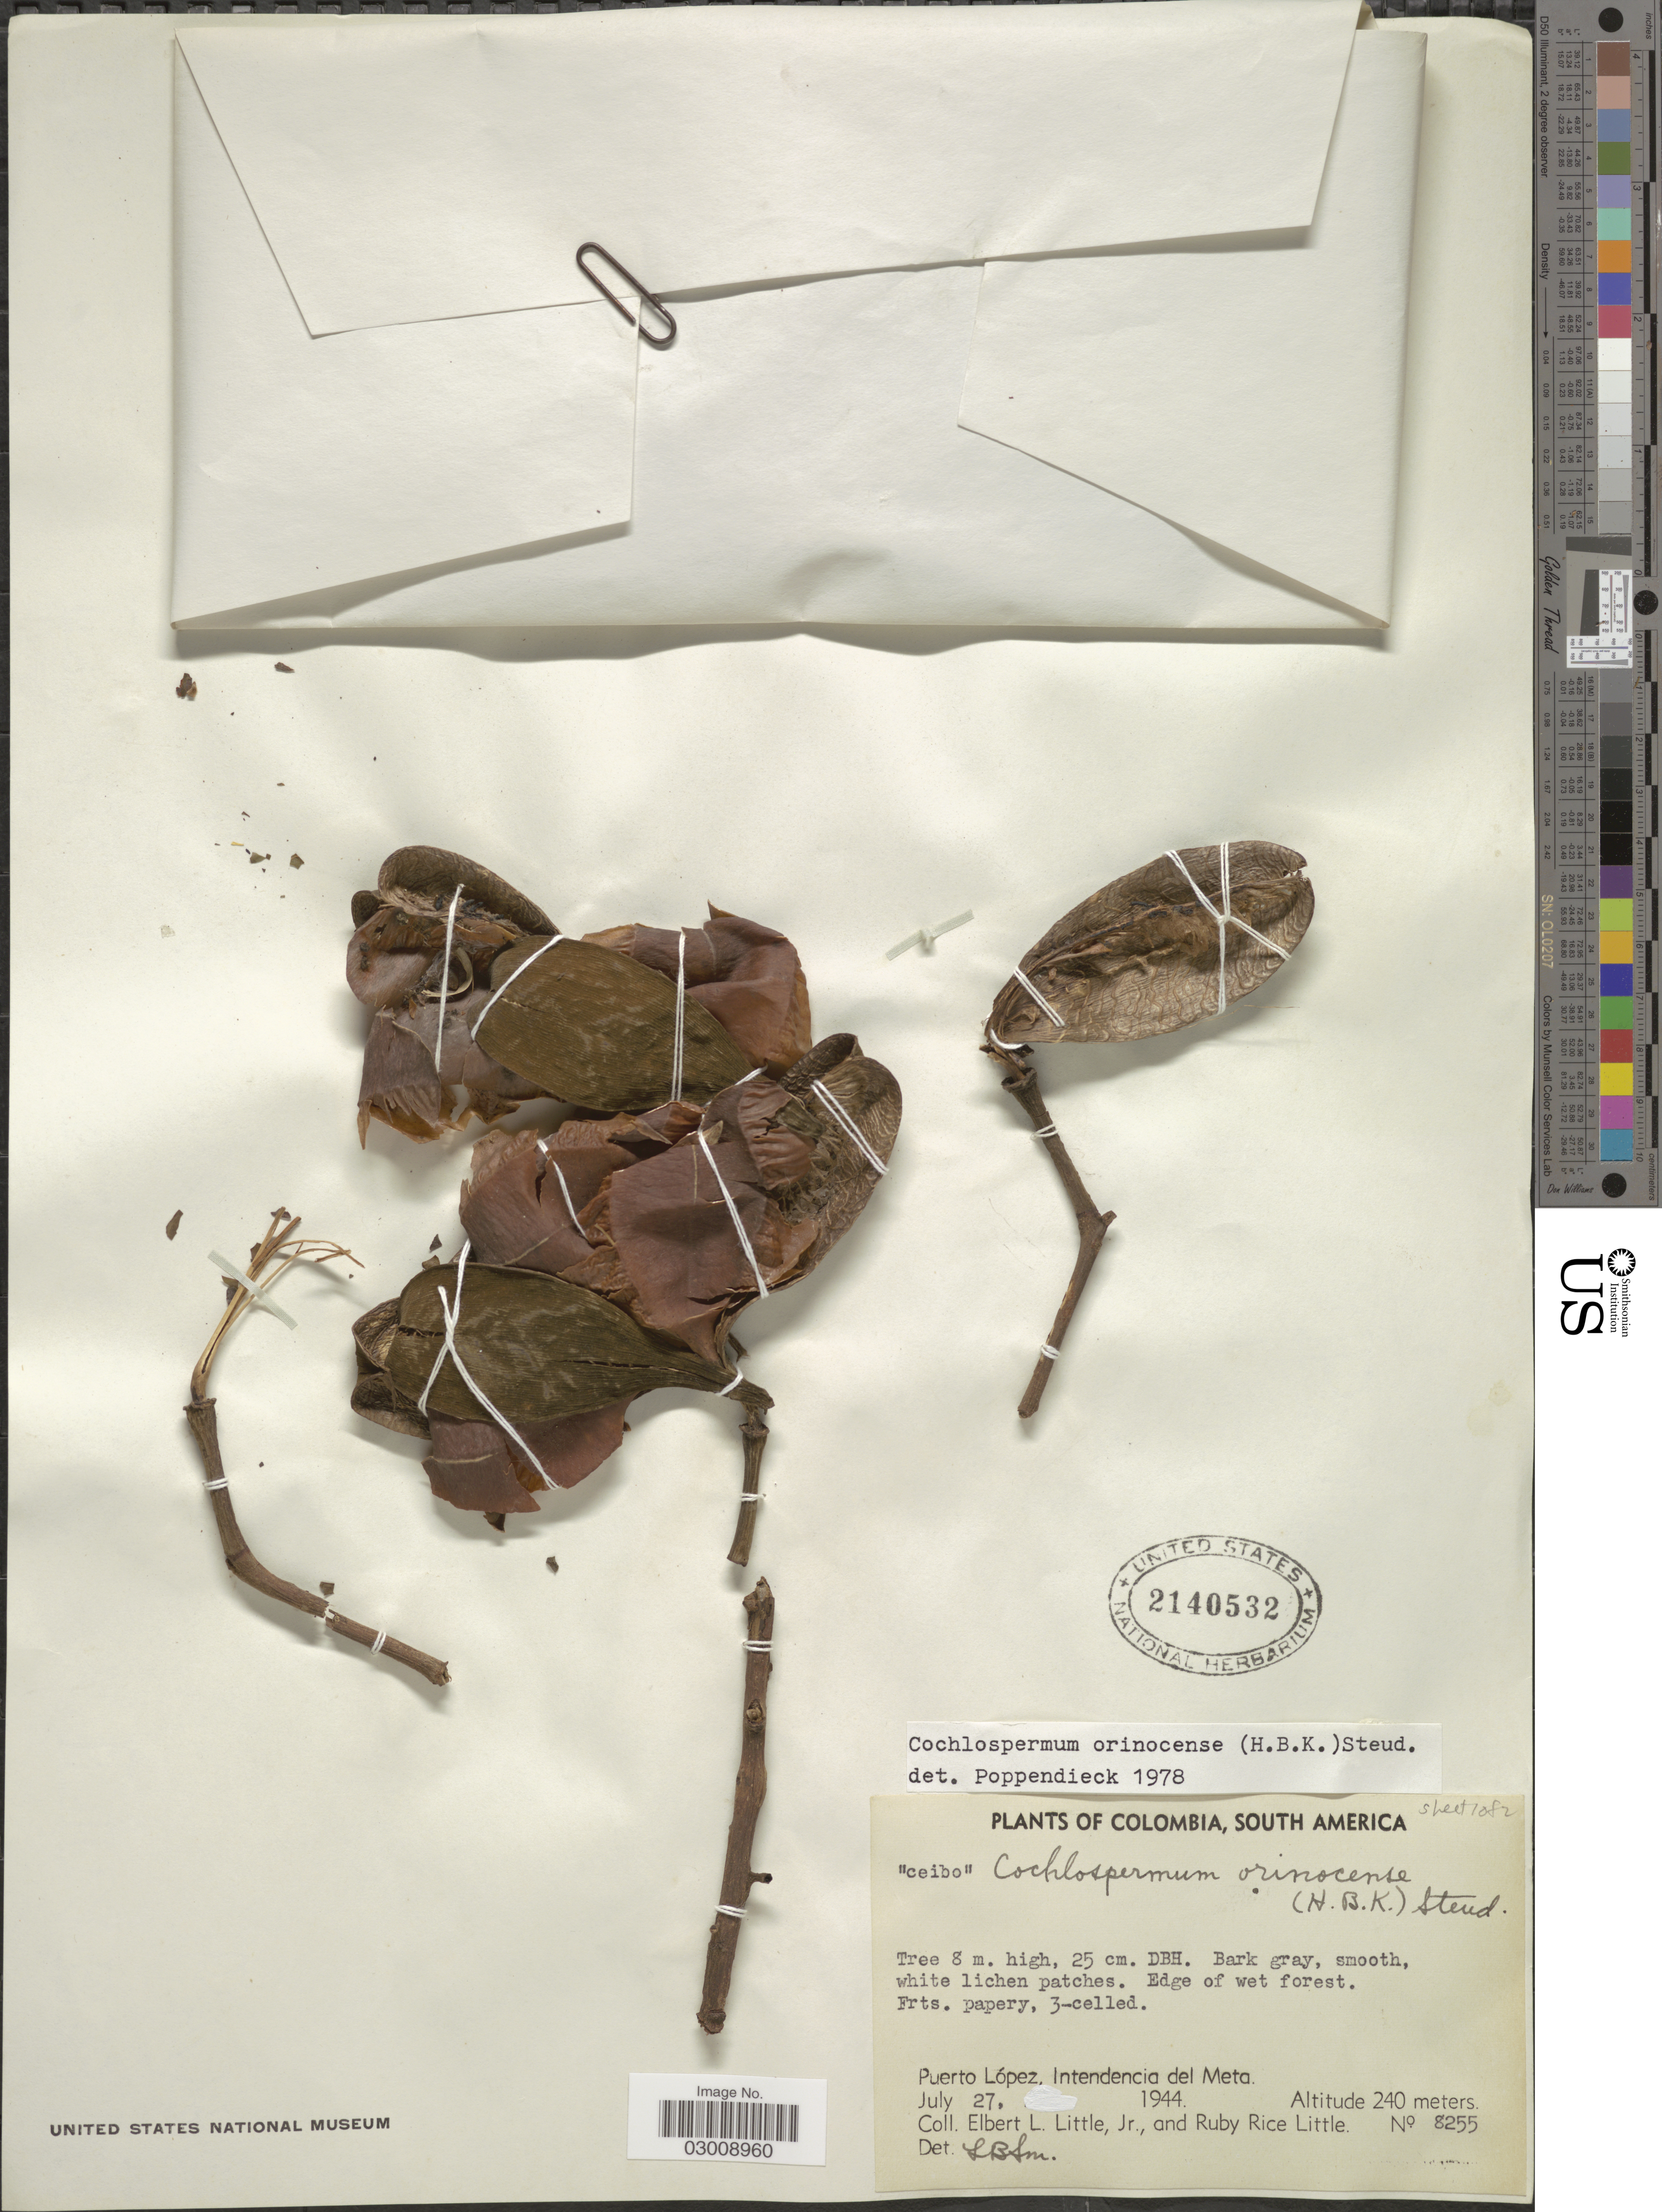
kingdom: Plantae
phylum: Tracheophyta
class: Magnoliopsida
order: Malvales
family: Cochlospermaceae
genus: Cochlospermum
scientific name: Cochlospermum orinocense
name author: (Kunth) Steud.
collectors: E. L. Little & R. R. Little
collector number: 8255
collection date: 1944-07-27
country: Colombia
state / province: Meta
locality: Puerto López, Intendencia del Meta.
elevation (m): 240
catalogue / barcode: US 2140532